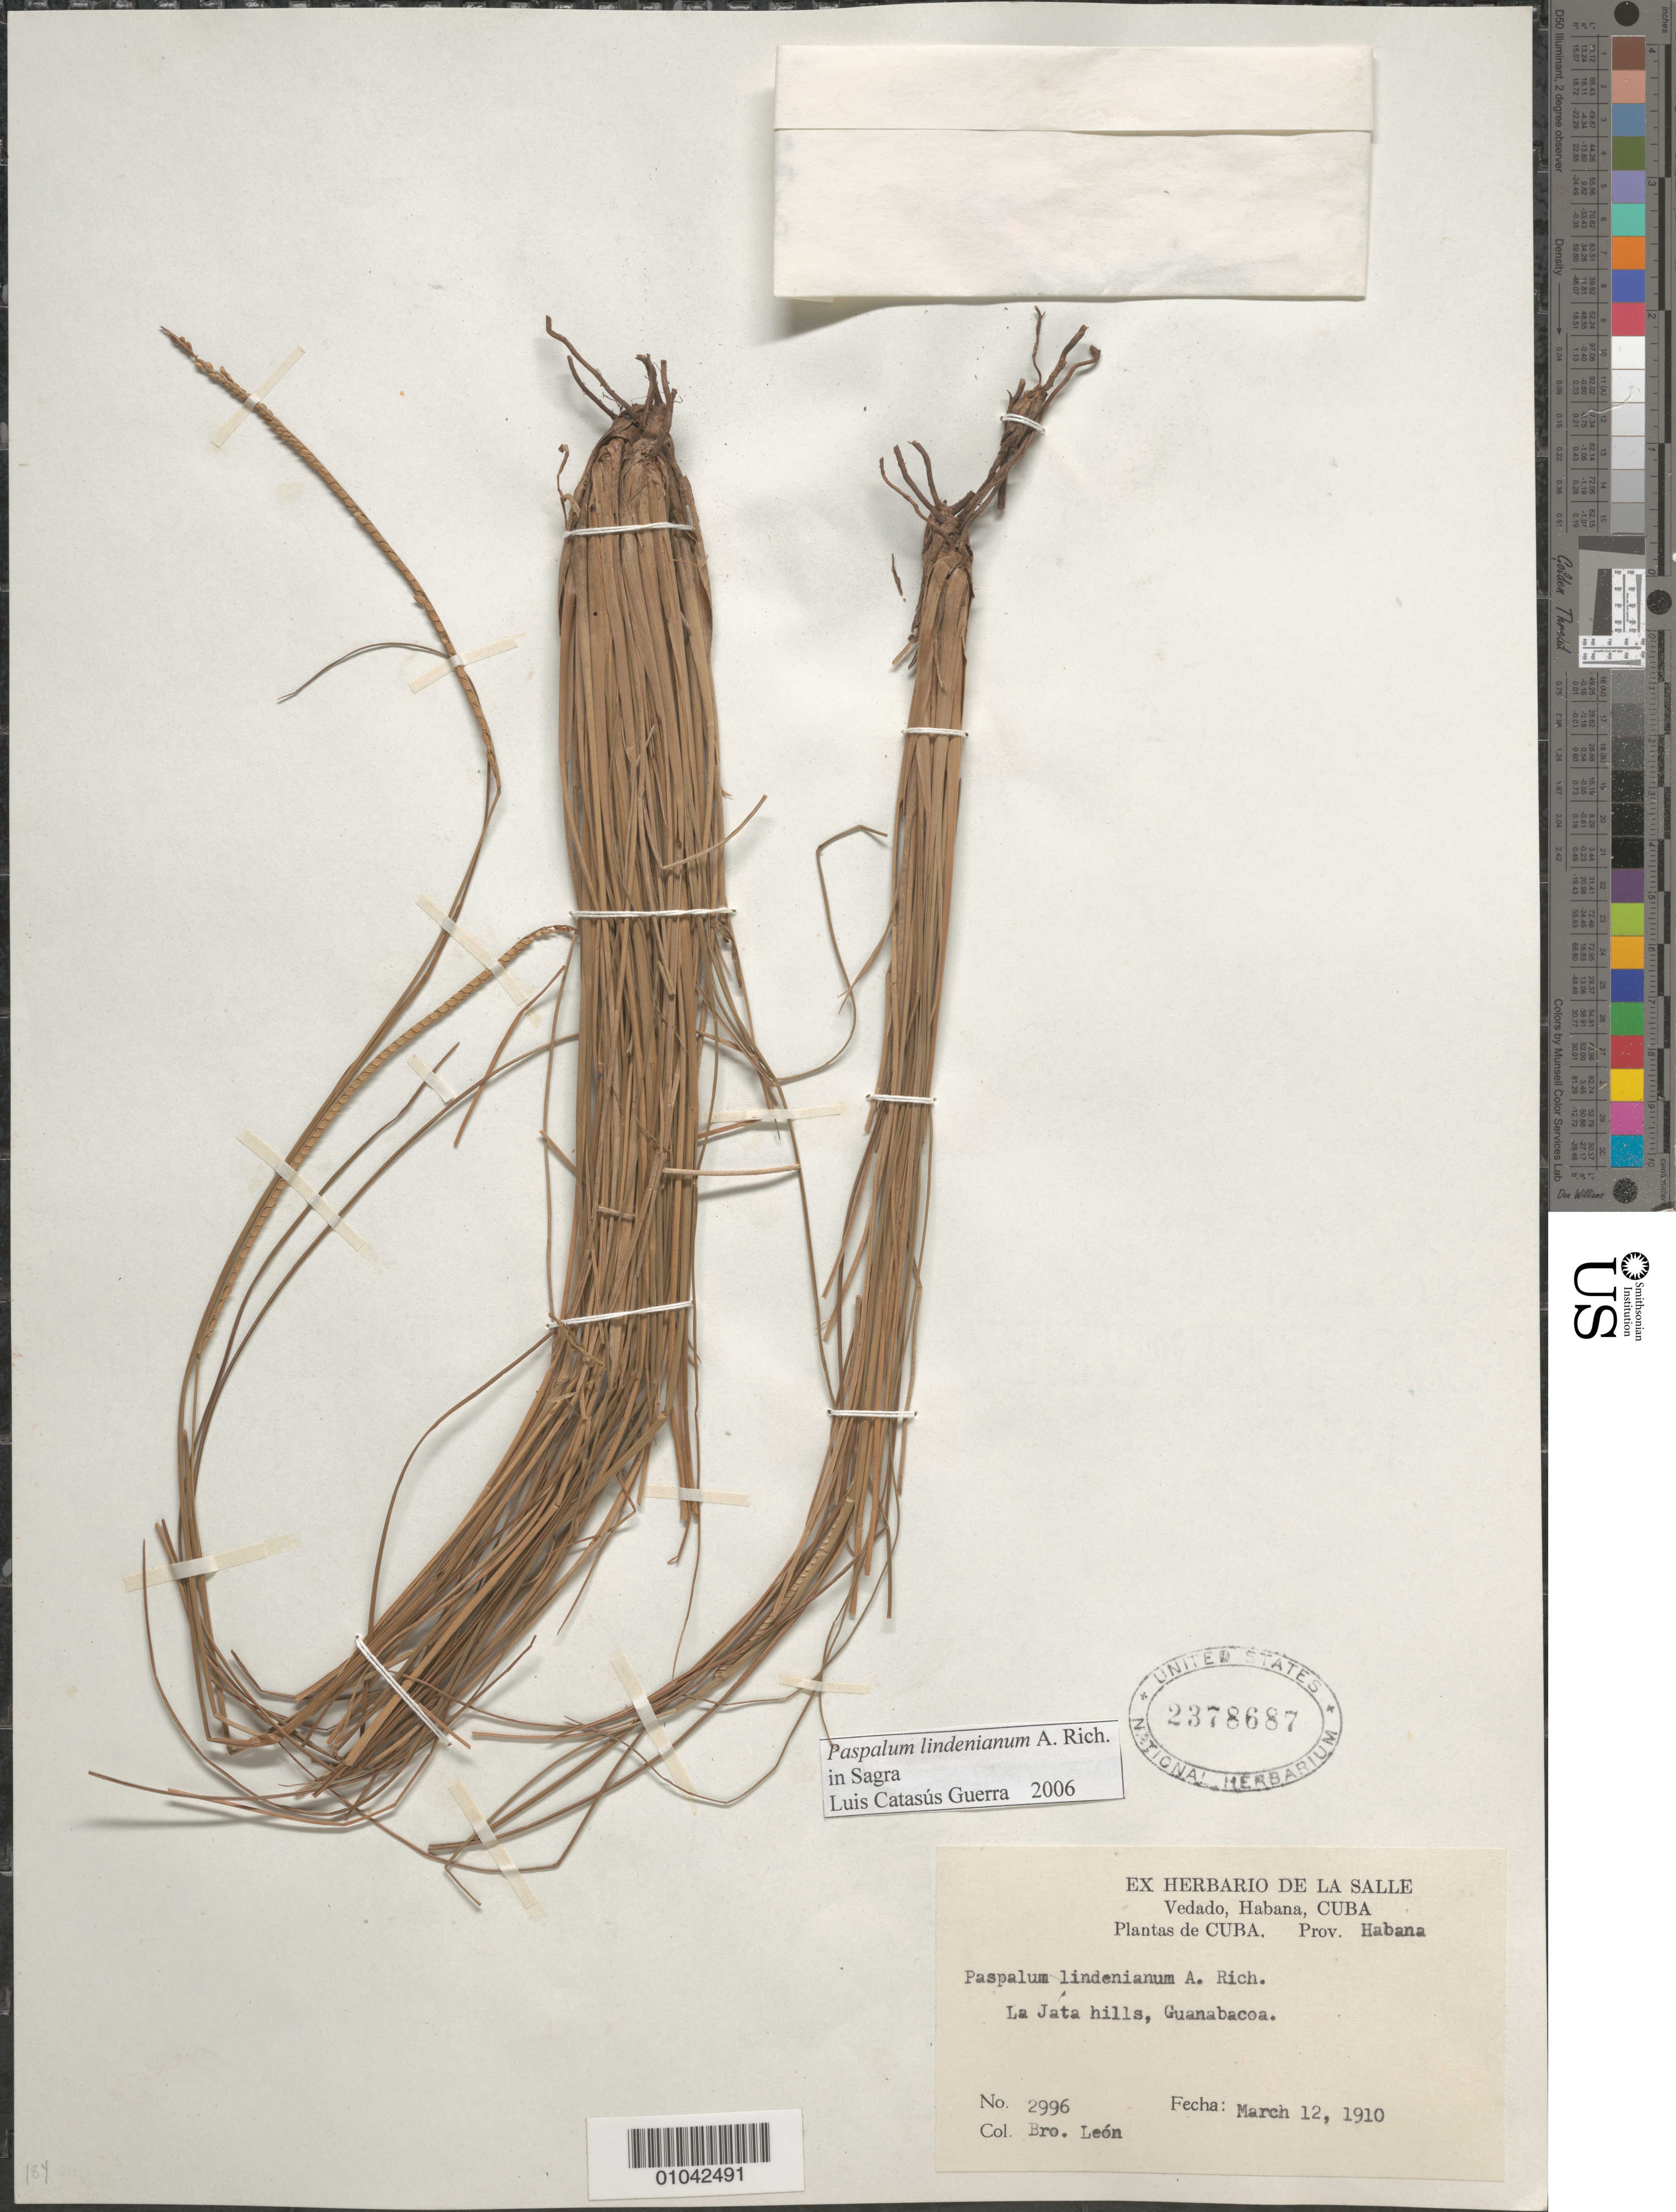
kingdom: Plantae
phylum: Tracheophyta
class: Liliopsida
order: Poales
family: Poaceae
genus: Paspalum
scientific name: Paspalum lindenianum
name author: A. Rich.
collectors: Bro. León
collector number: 2996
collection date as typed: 12 Mar 1910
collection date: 1910-03-12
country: Cuba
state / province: La Habana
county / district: Municipio Guanabacoa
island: Cuba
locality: La Jata hills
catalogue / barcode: US 2378687